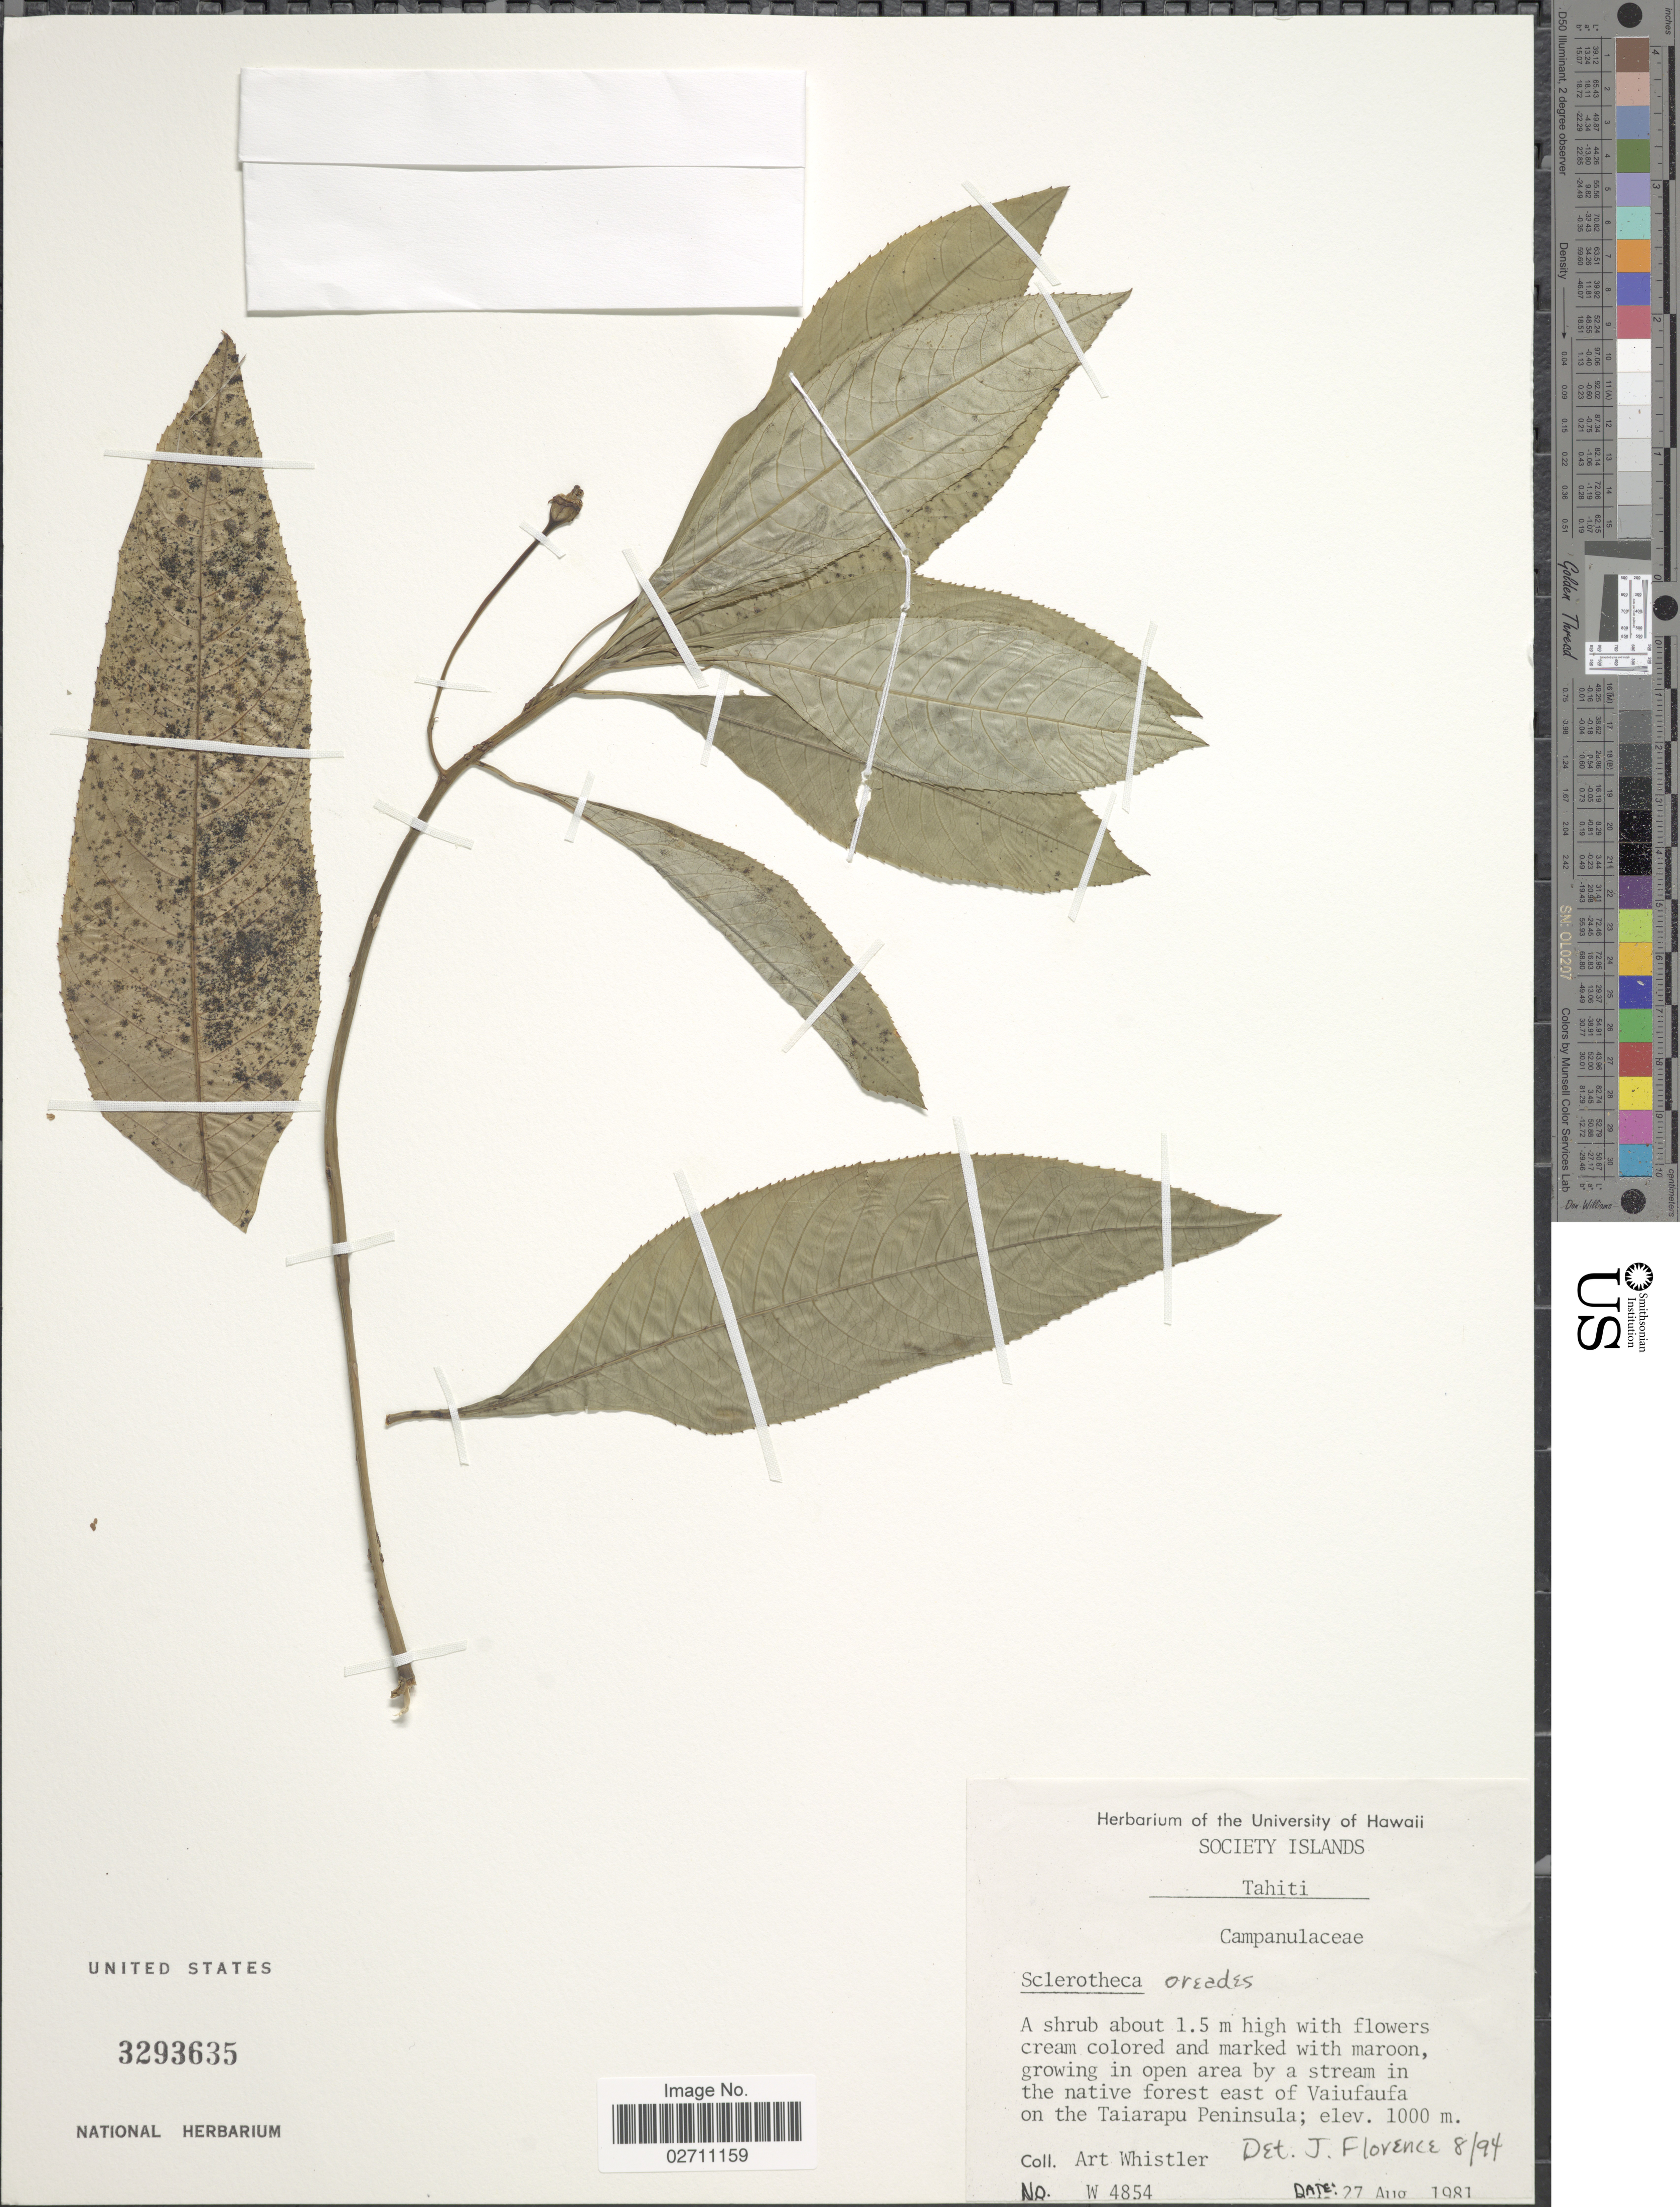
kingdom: Plantae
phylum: Tracheophyta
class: Magnoliopsida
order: Asterales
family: Campanulaceae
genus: Sclerotheca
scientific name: Sclerotheca oreades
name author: E. Wimm.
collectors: A. Whistler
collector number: W 4854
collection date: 1981-08-27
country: French Polynesia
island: Tahiti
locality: Society Islands, Tahiti, in open area by a stream in the native forest east of Vaiufaufa on the Taiarapu Peninsula.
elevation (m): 1000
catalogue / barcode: US 3293635